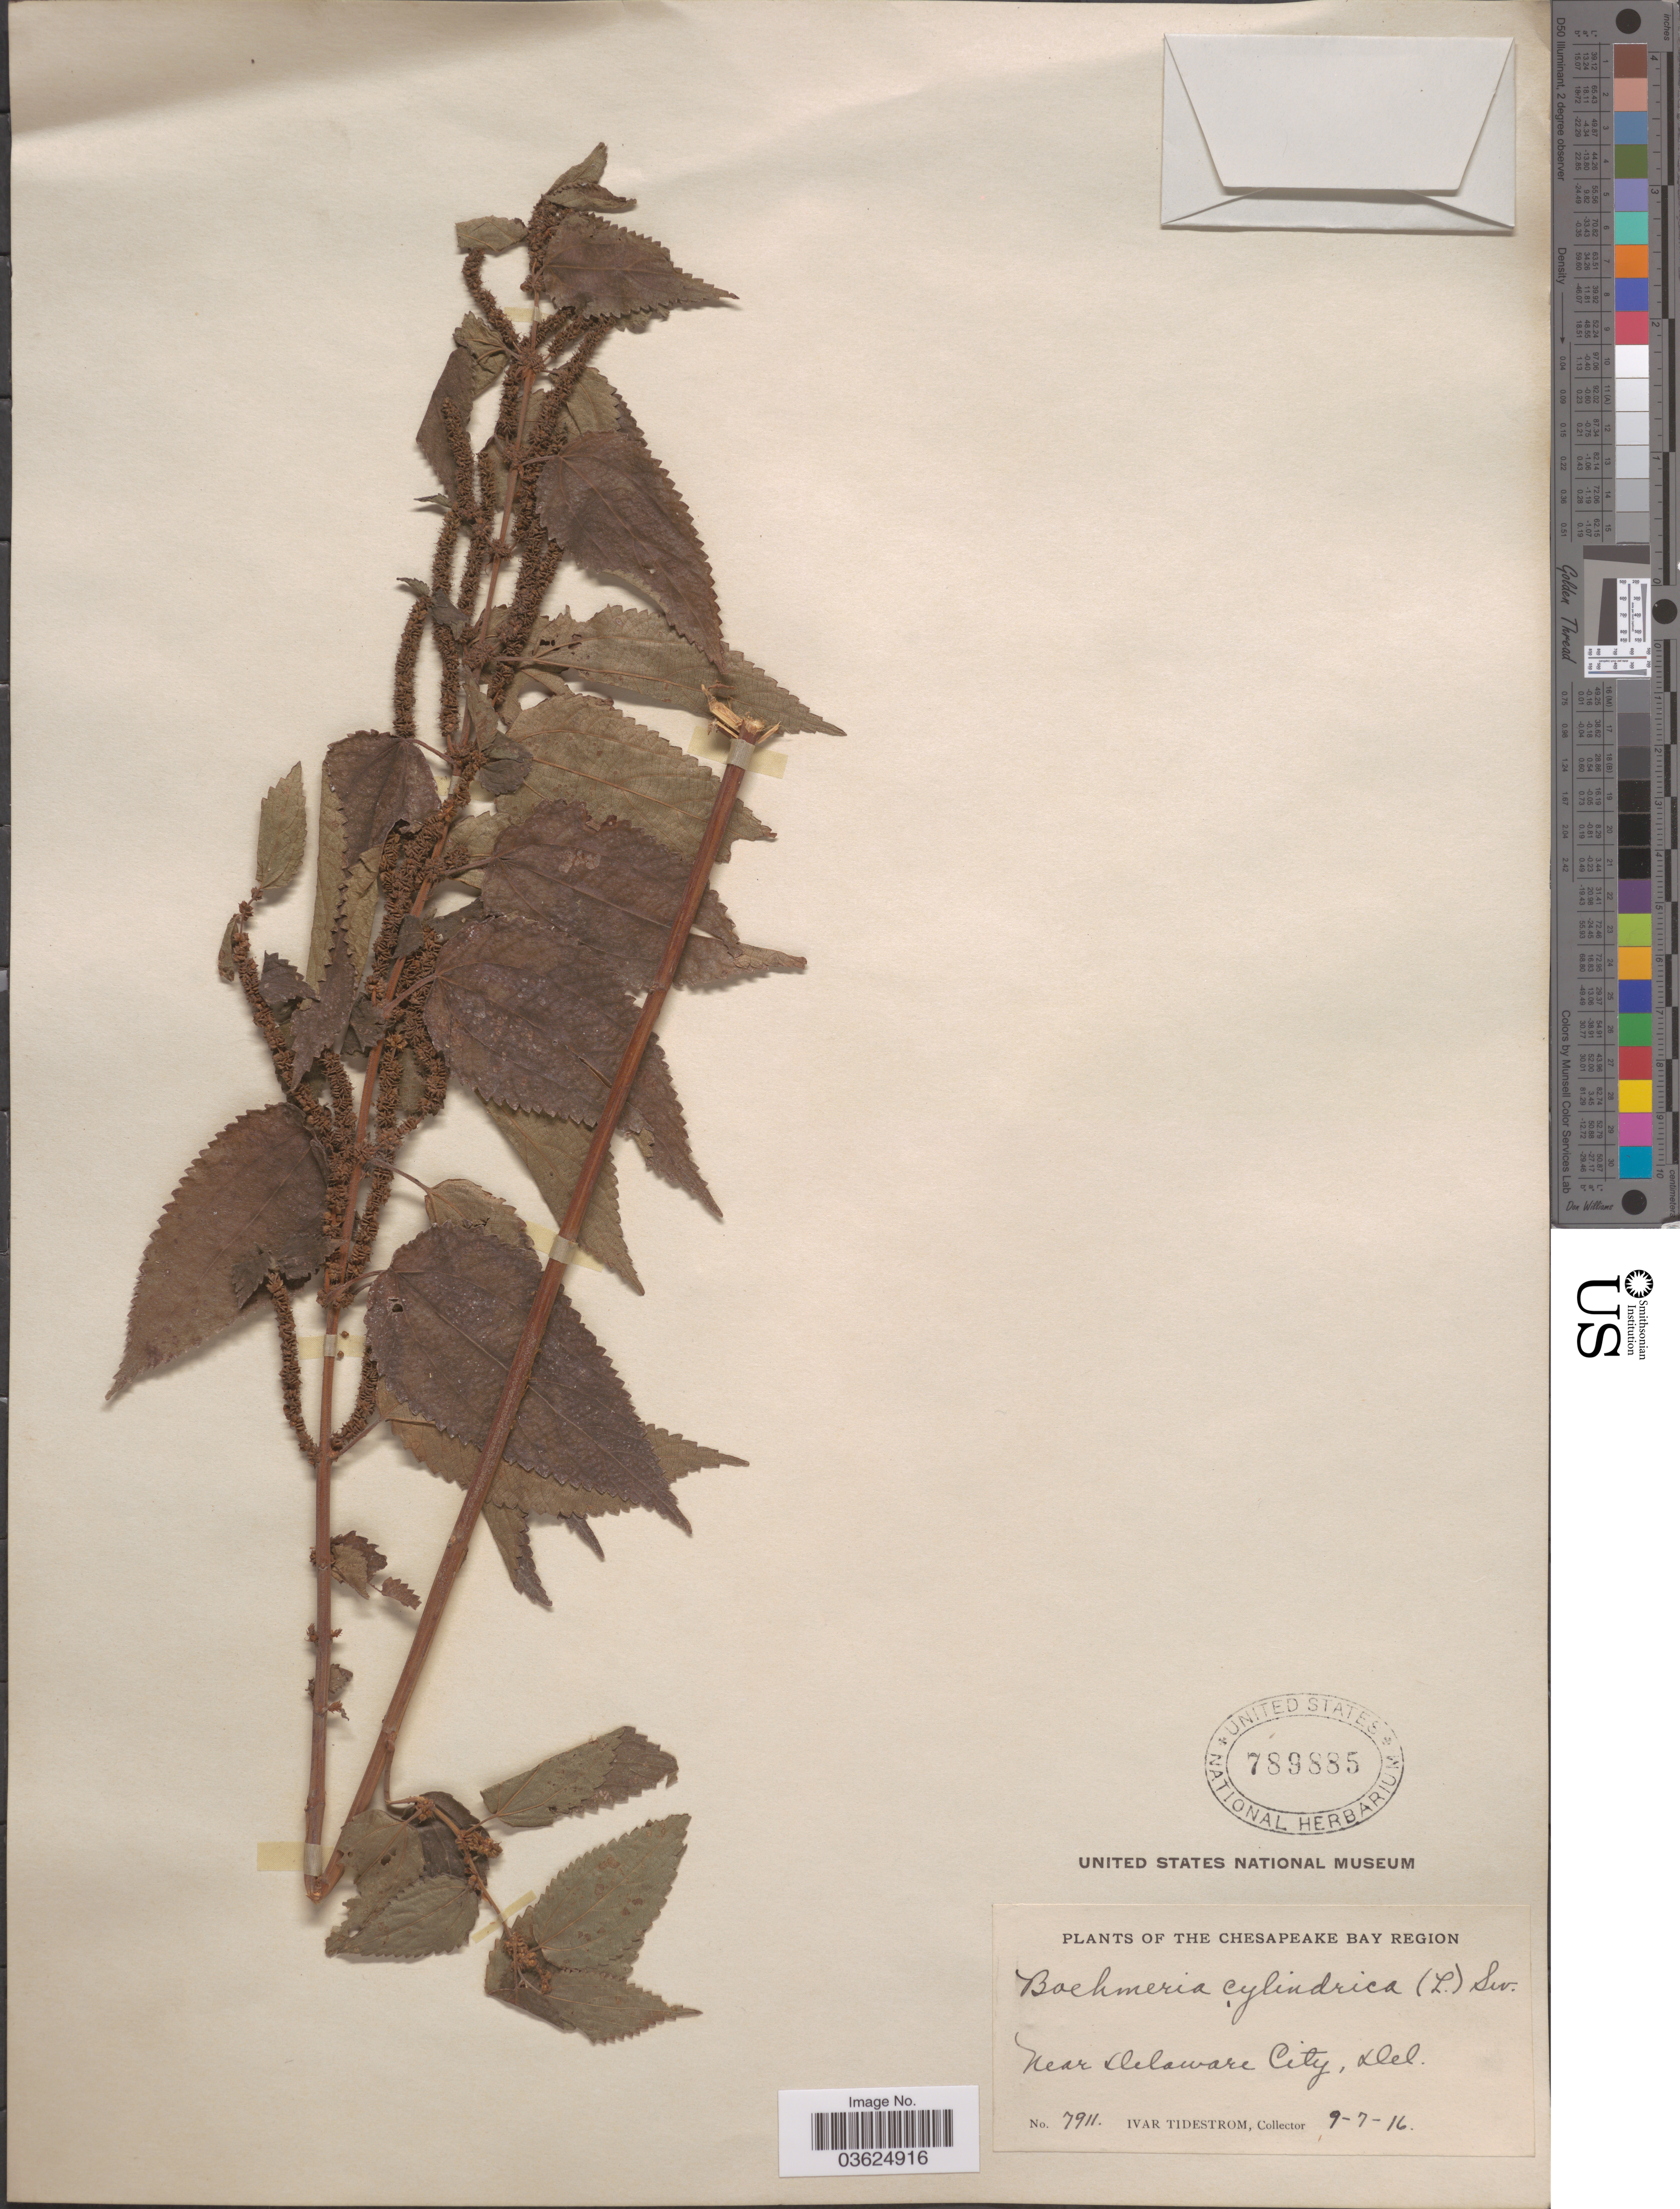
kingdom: Plantae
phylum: Tracheophyta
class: Magnoliopsida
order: Rosales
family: Urticaceae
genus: Boehmeria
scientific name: Boehmeria cylindrica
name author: (L.) Sw.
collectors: I. F. Tidestrom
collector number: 7911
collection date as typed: Transcribed d/m/y: 7/9/16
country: United States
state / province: Delaware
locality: The Chesapeake Bay Region. Near Delaware City, Del.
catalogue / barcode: US 789885